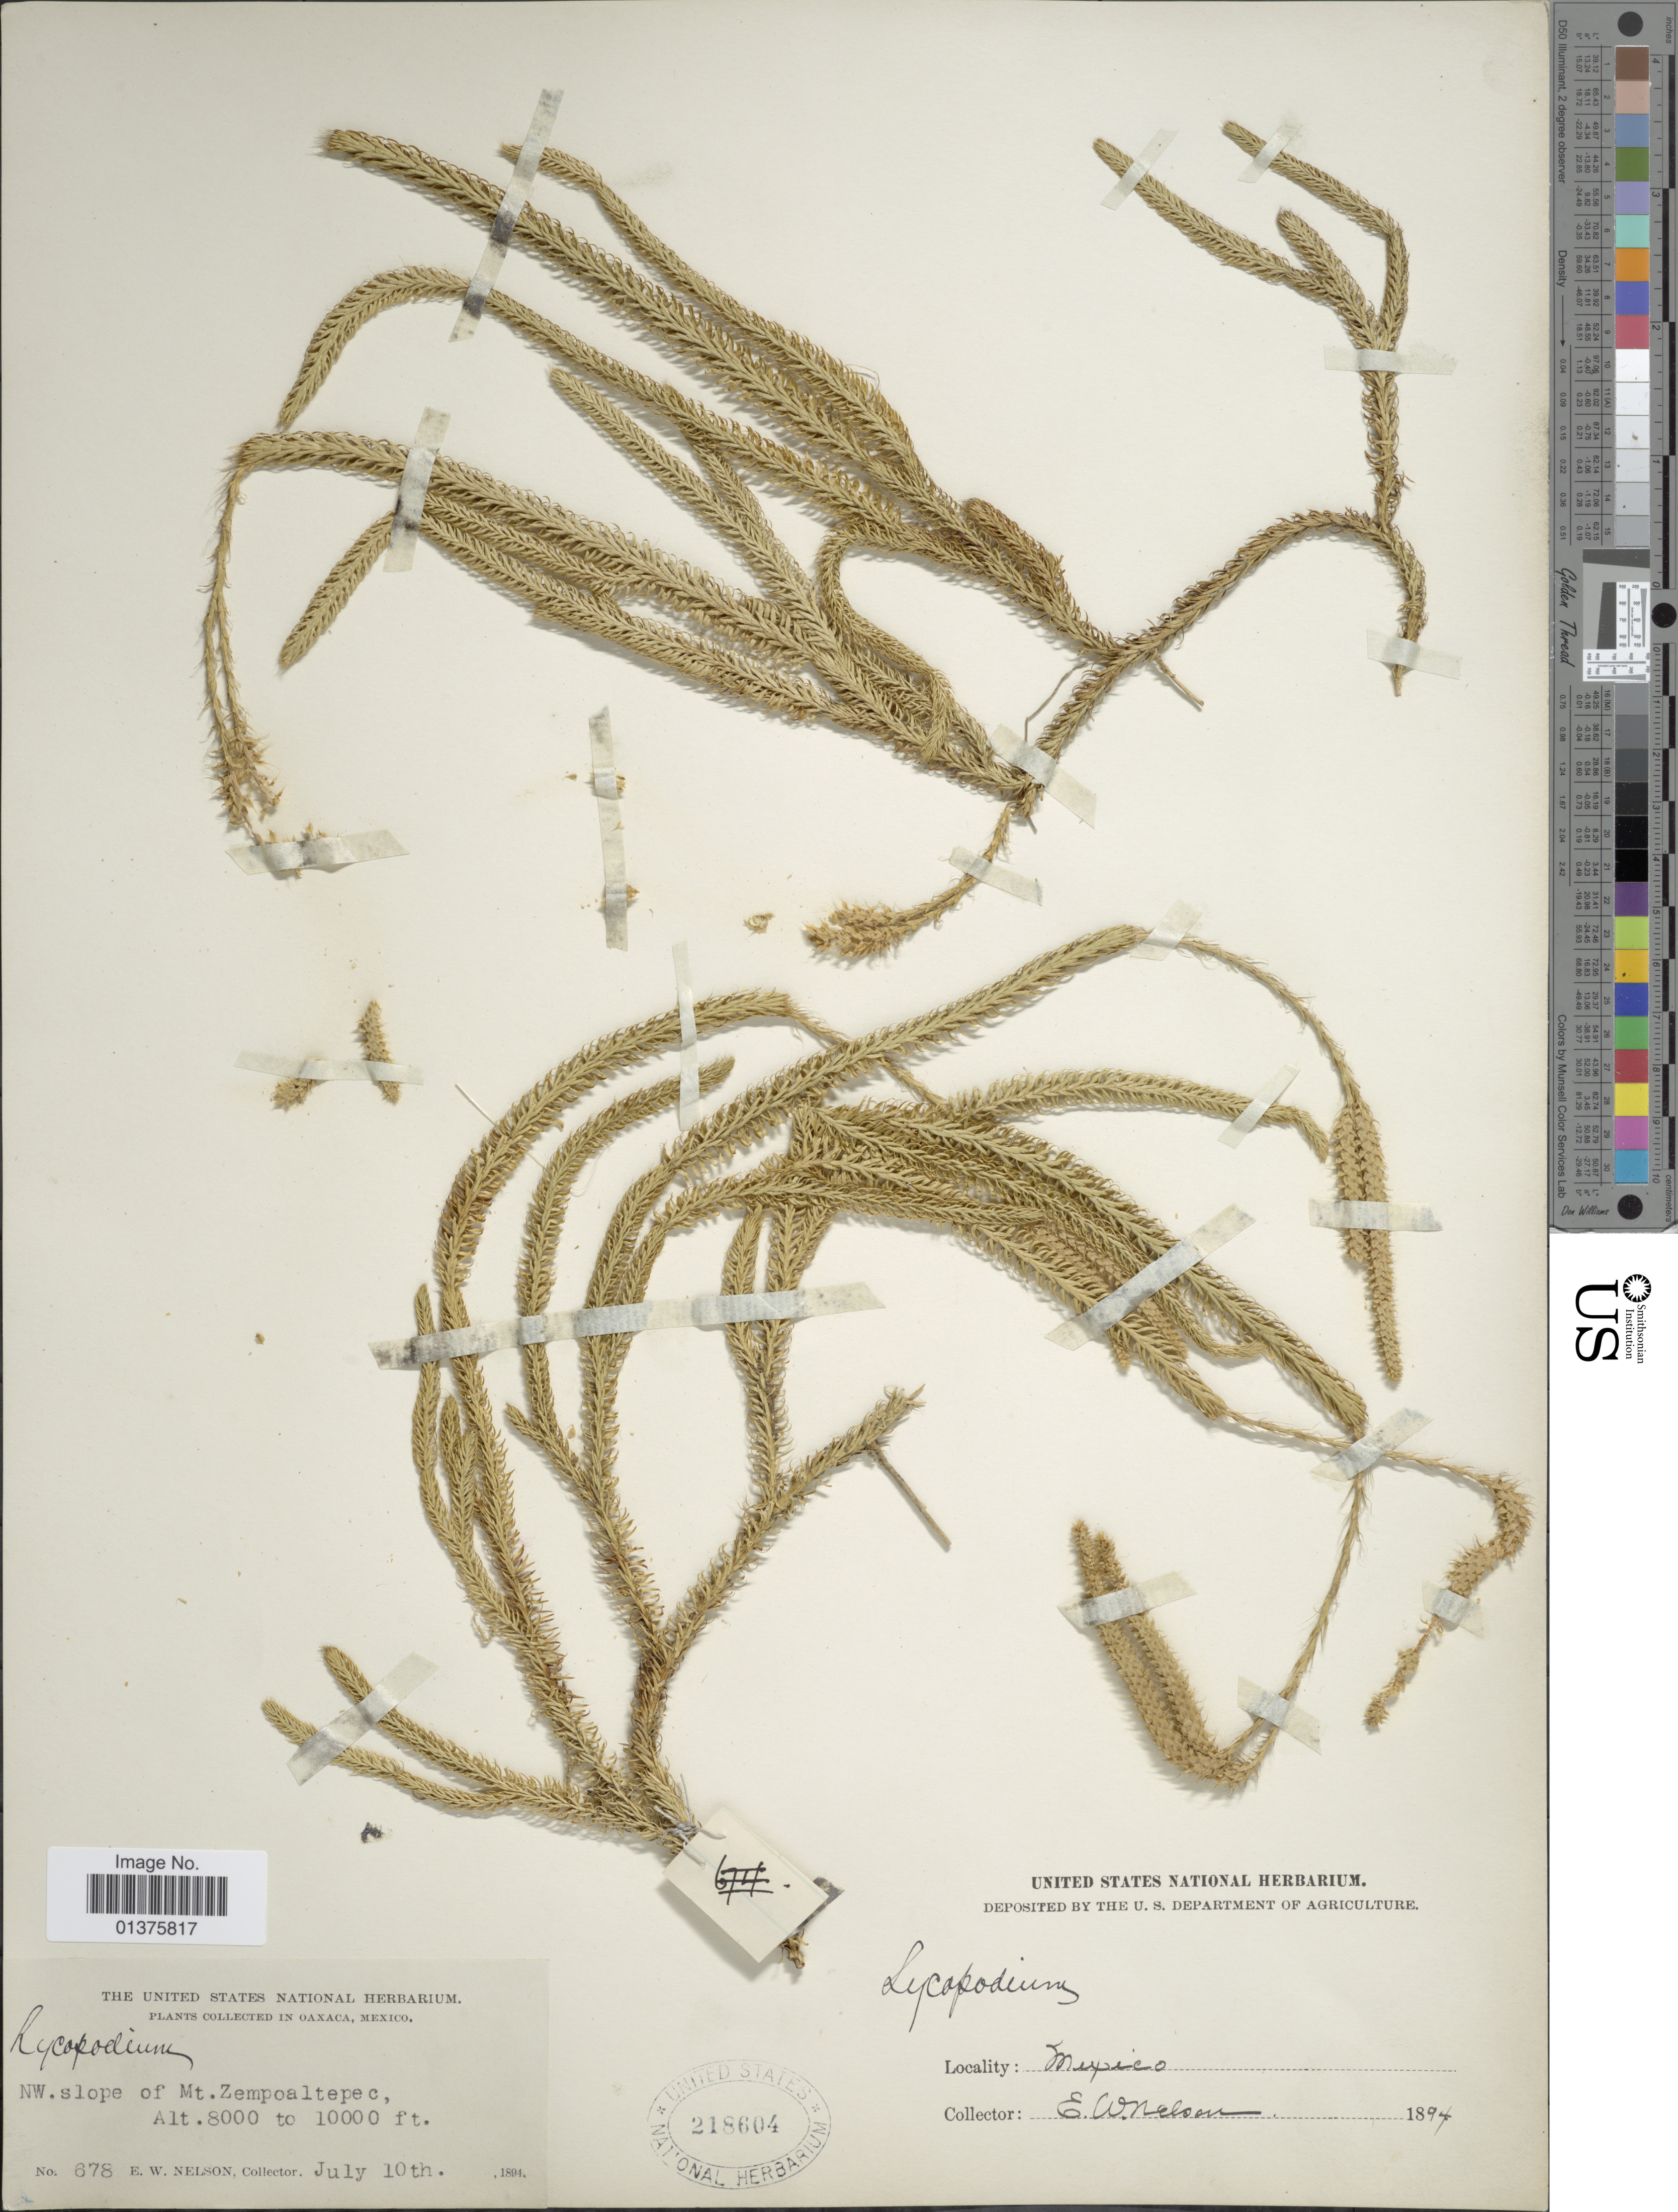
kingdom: Plantae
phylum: Tracheophyta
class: Lycopodiopsida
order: Lycopodiales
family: Lycopodiaceae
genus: Lycopodium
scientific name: Lycopodium clavatum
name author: L.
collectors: E. W. Nelson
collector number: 678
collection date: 1804-07-10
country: Mexico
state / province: Oaxaca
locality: NW. slope of Mt Zempoaltepe c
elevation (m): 2438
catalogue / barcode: US 218604